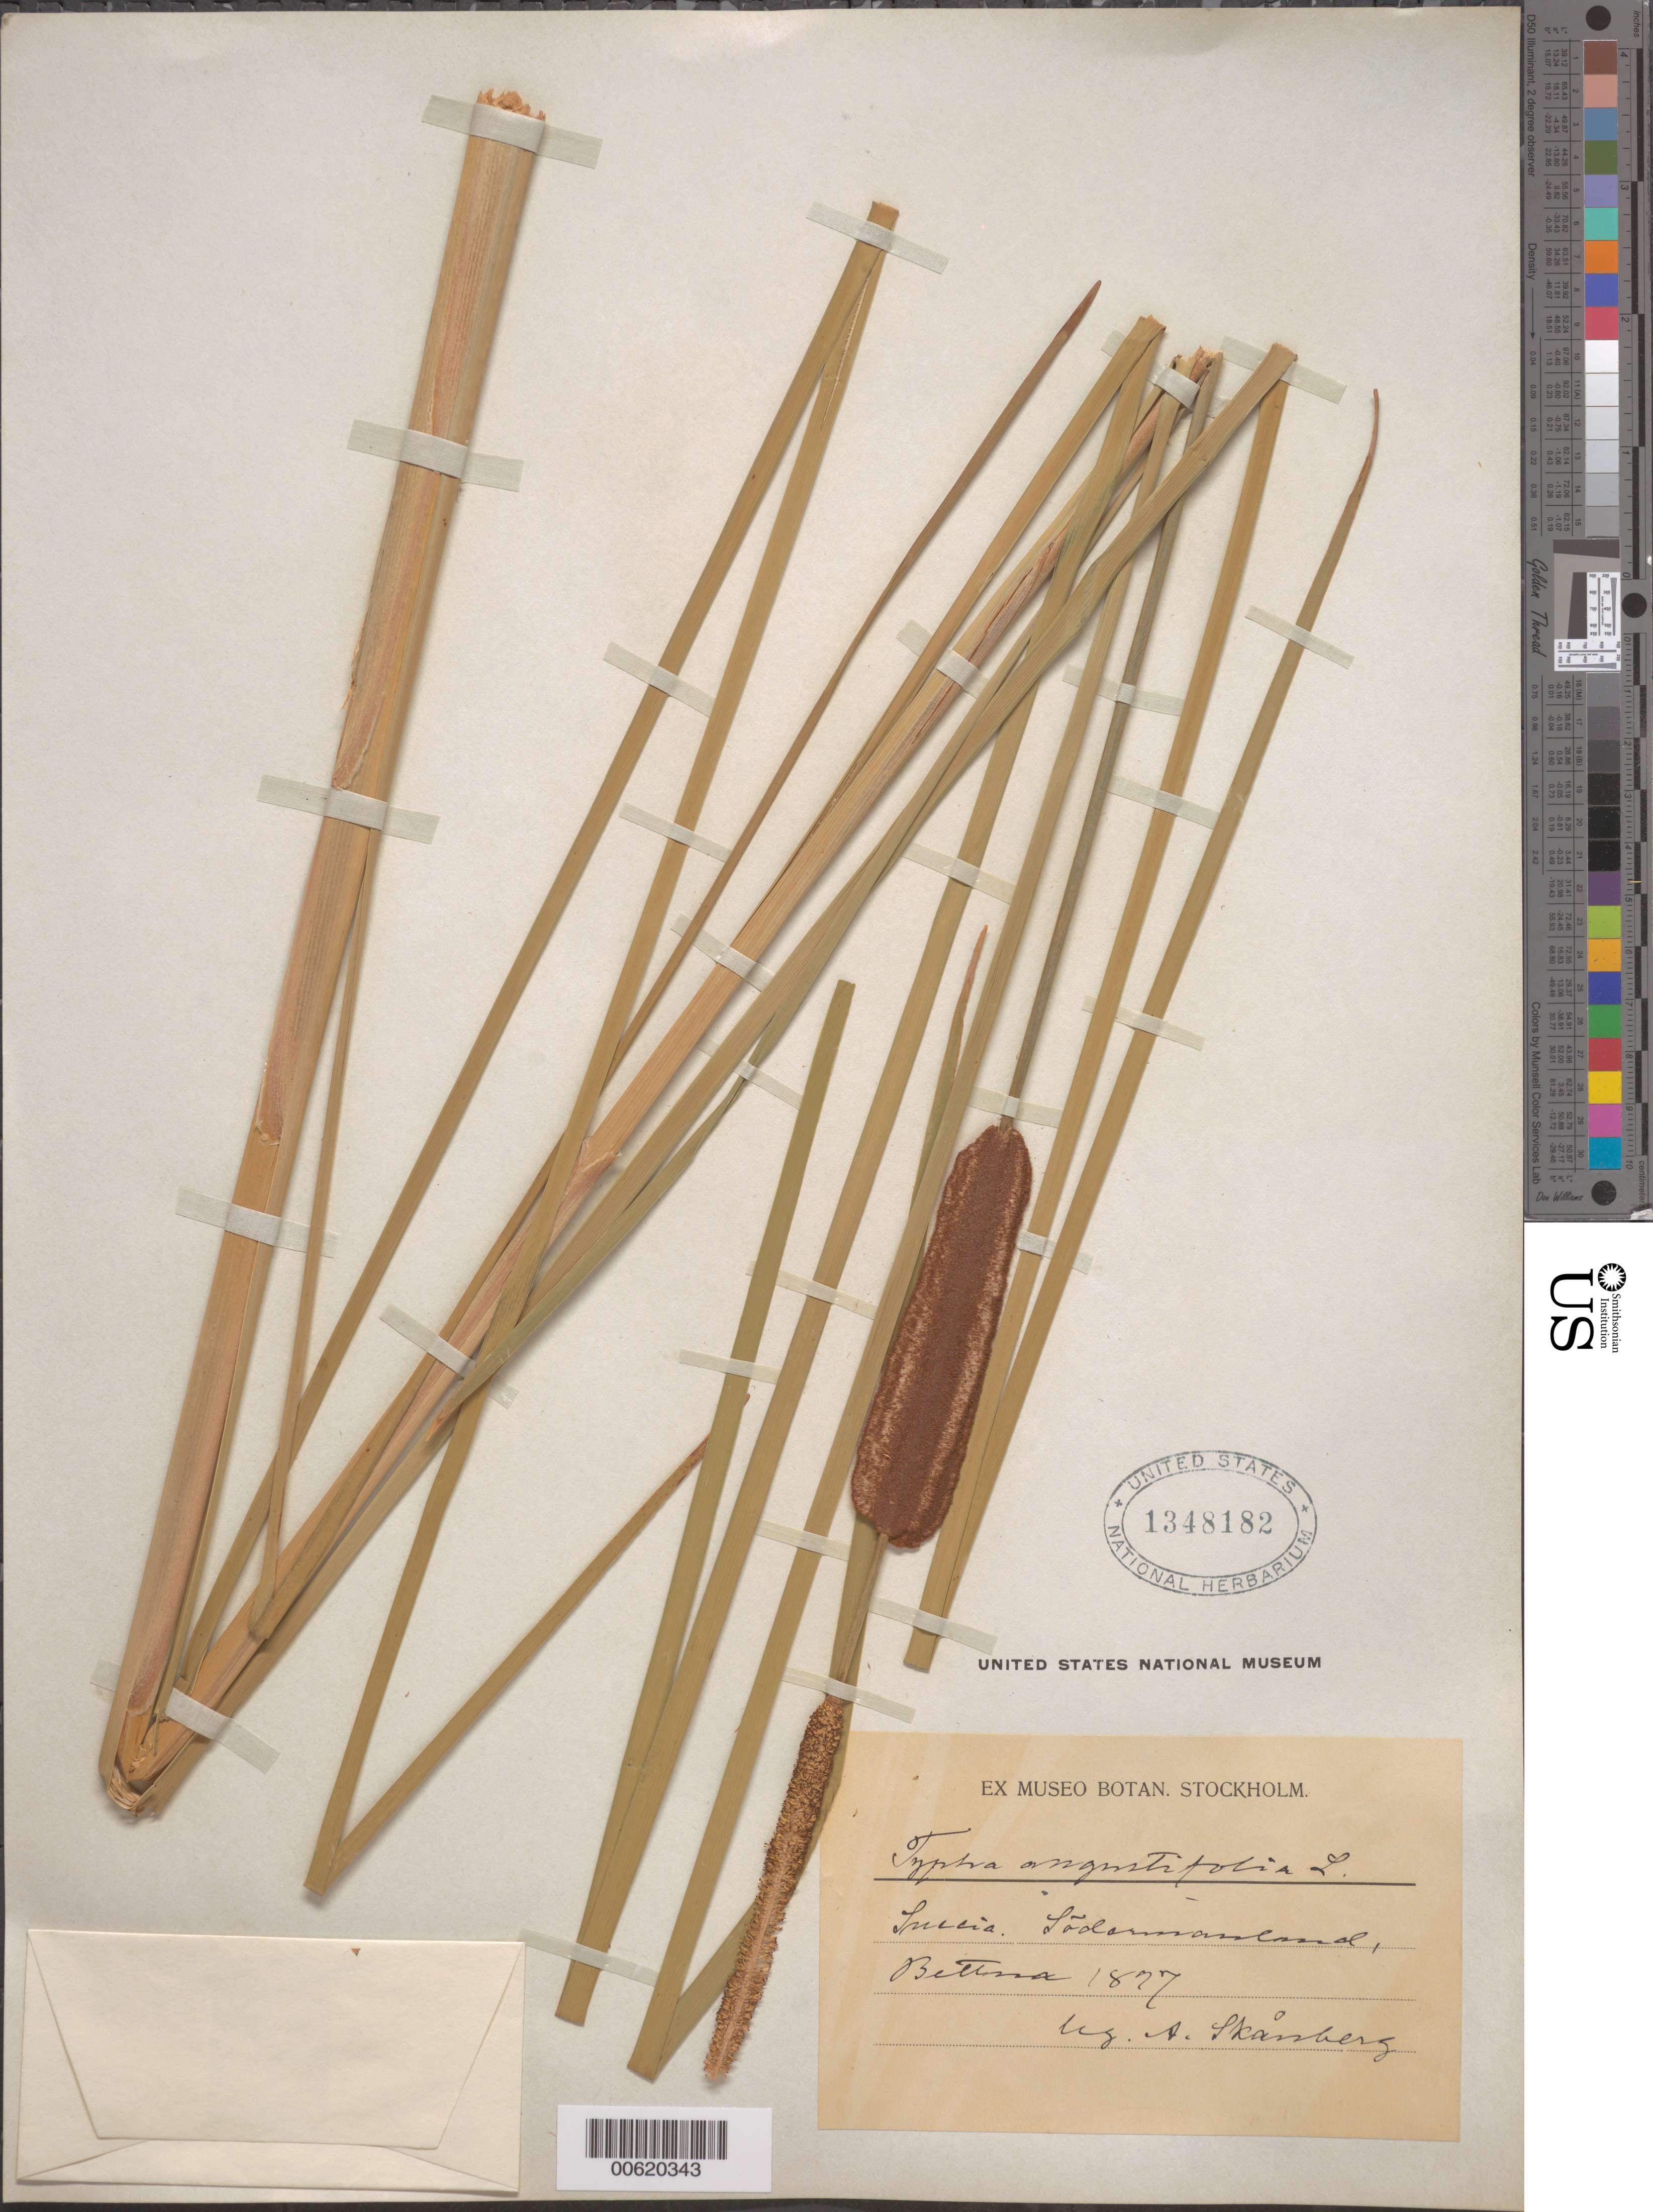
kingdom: Plantae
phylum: Tracheophyta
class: Liliopsida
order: Poales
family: Typhaceae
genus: Typha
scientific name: Typha angustifolia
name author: L.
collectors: A. Steinberg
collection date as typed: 1877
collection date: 1877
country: Sweden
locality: Bettina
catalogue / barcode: US 1348182